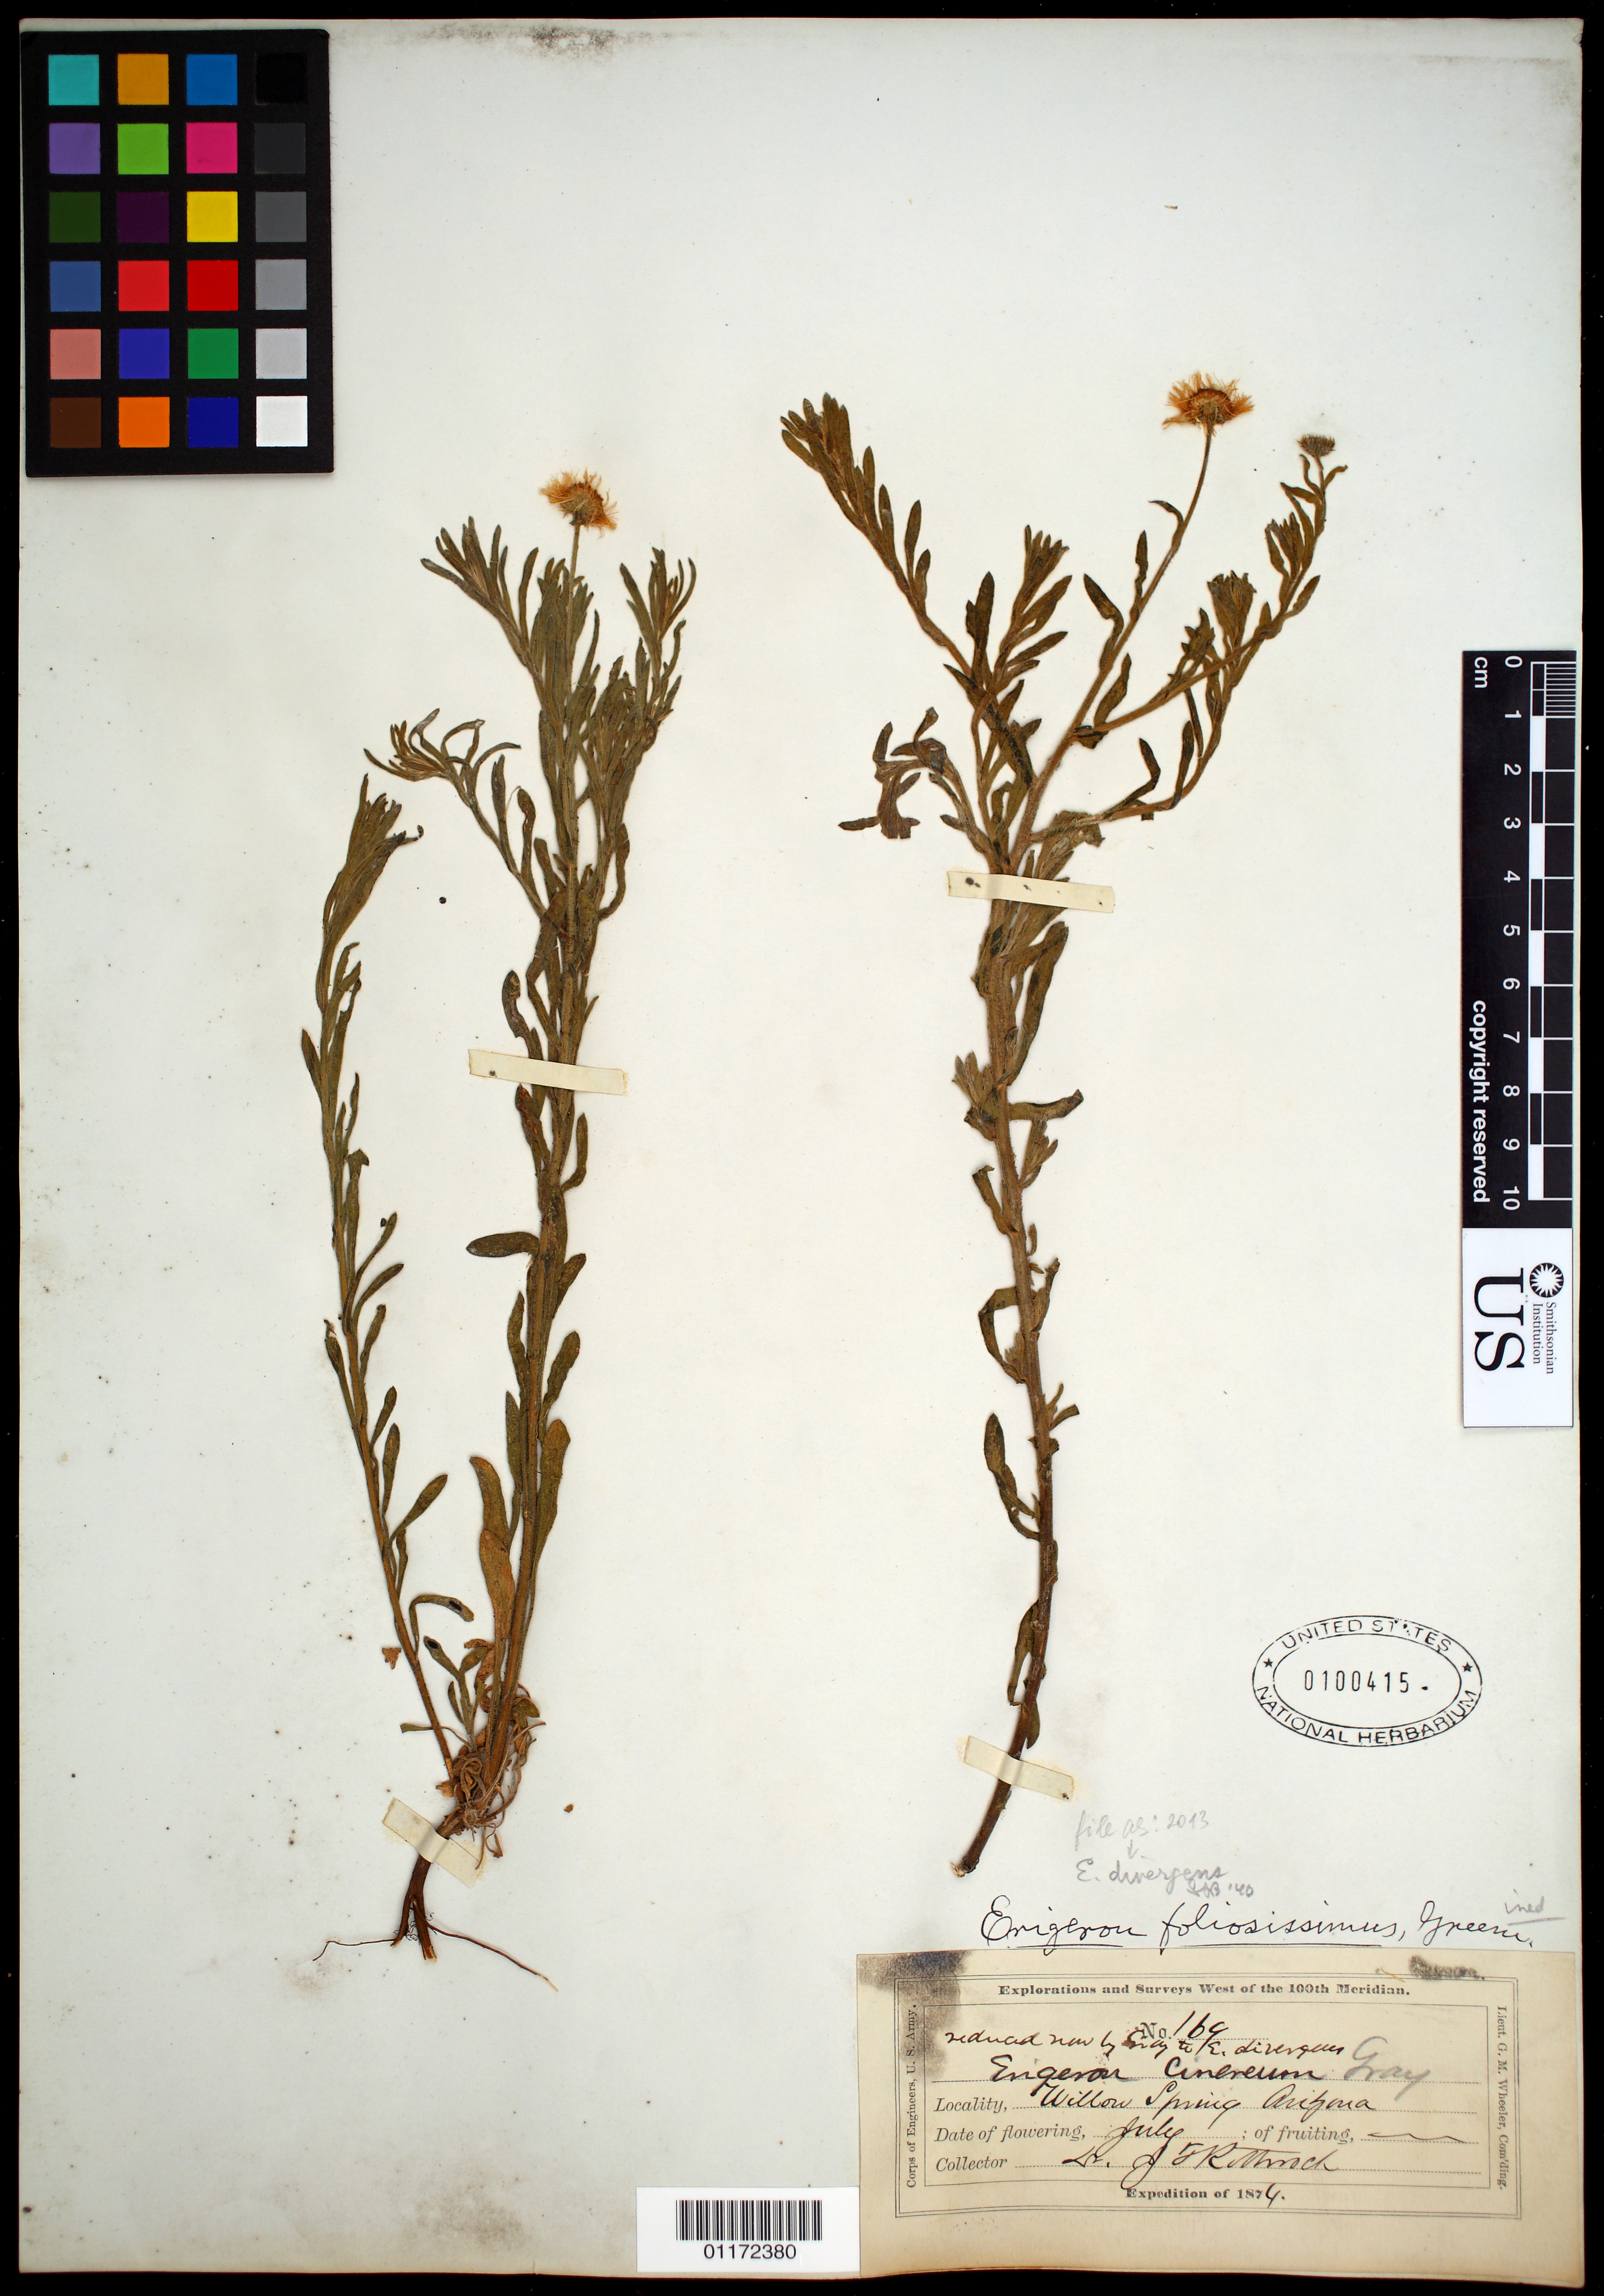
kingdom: Plantae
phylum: Tracheophyta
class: Magnoliopsida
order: Asterales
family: Asteraceae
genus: Erigeron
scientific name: Erigeron divergens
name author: Torr. & A. Gray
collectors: J. T. Rothrock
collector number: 169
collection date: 1874-07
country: United States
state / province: Arizona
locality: Willow Spring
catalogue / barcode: US 100415